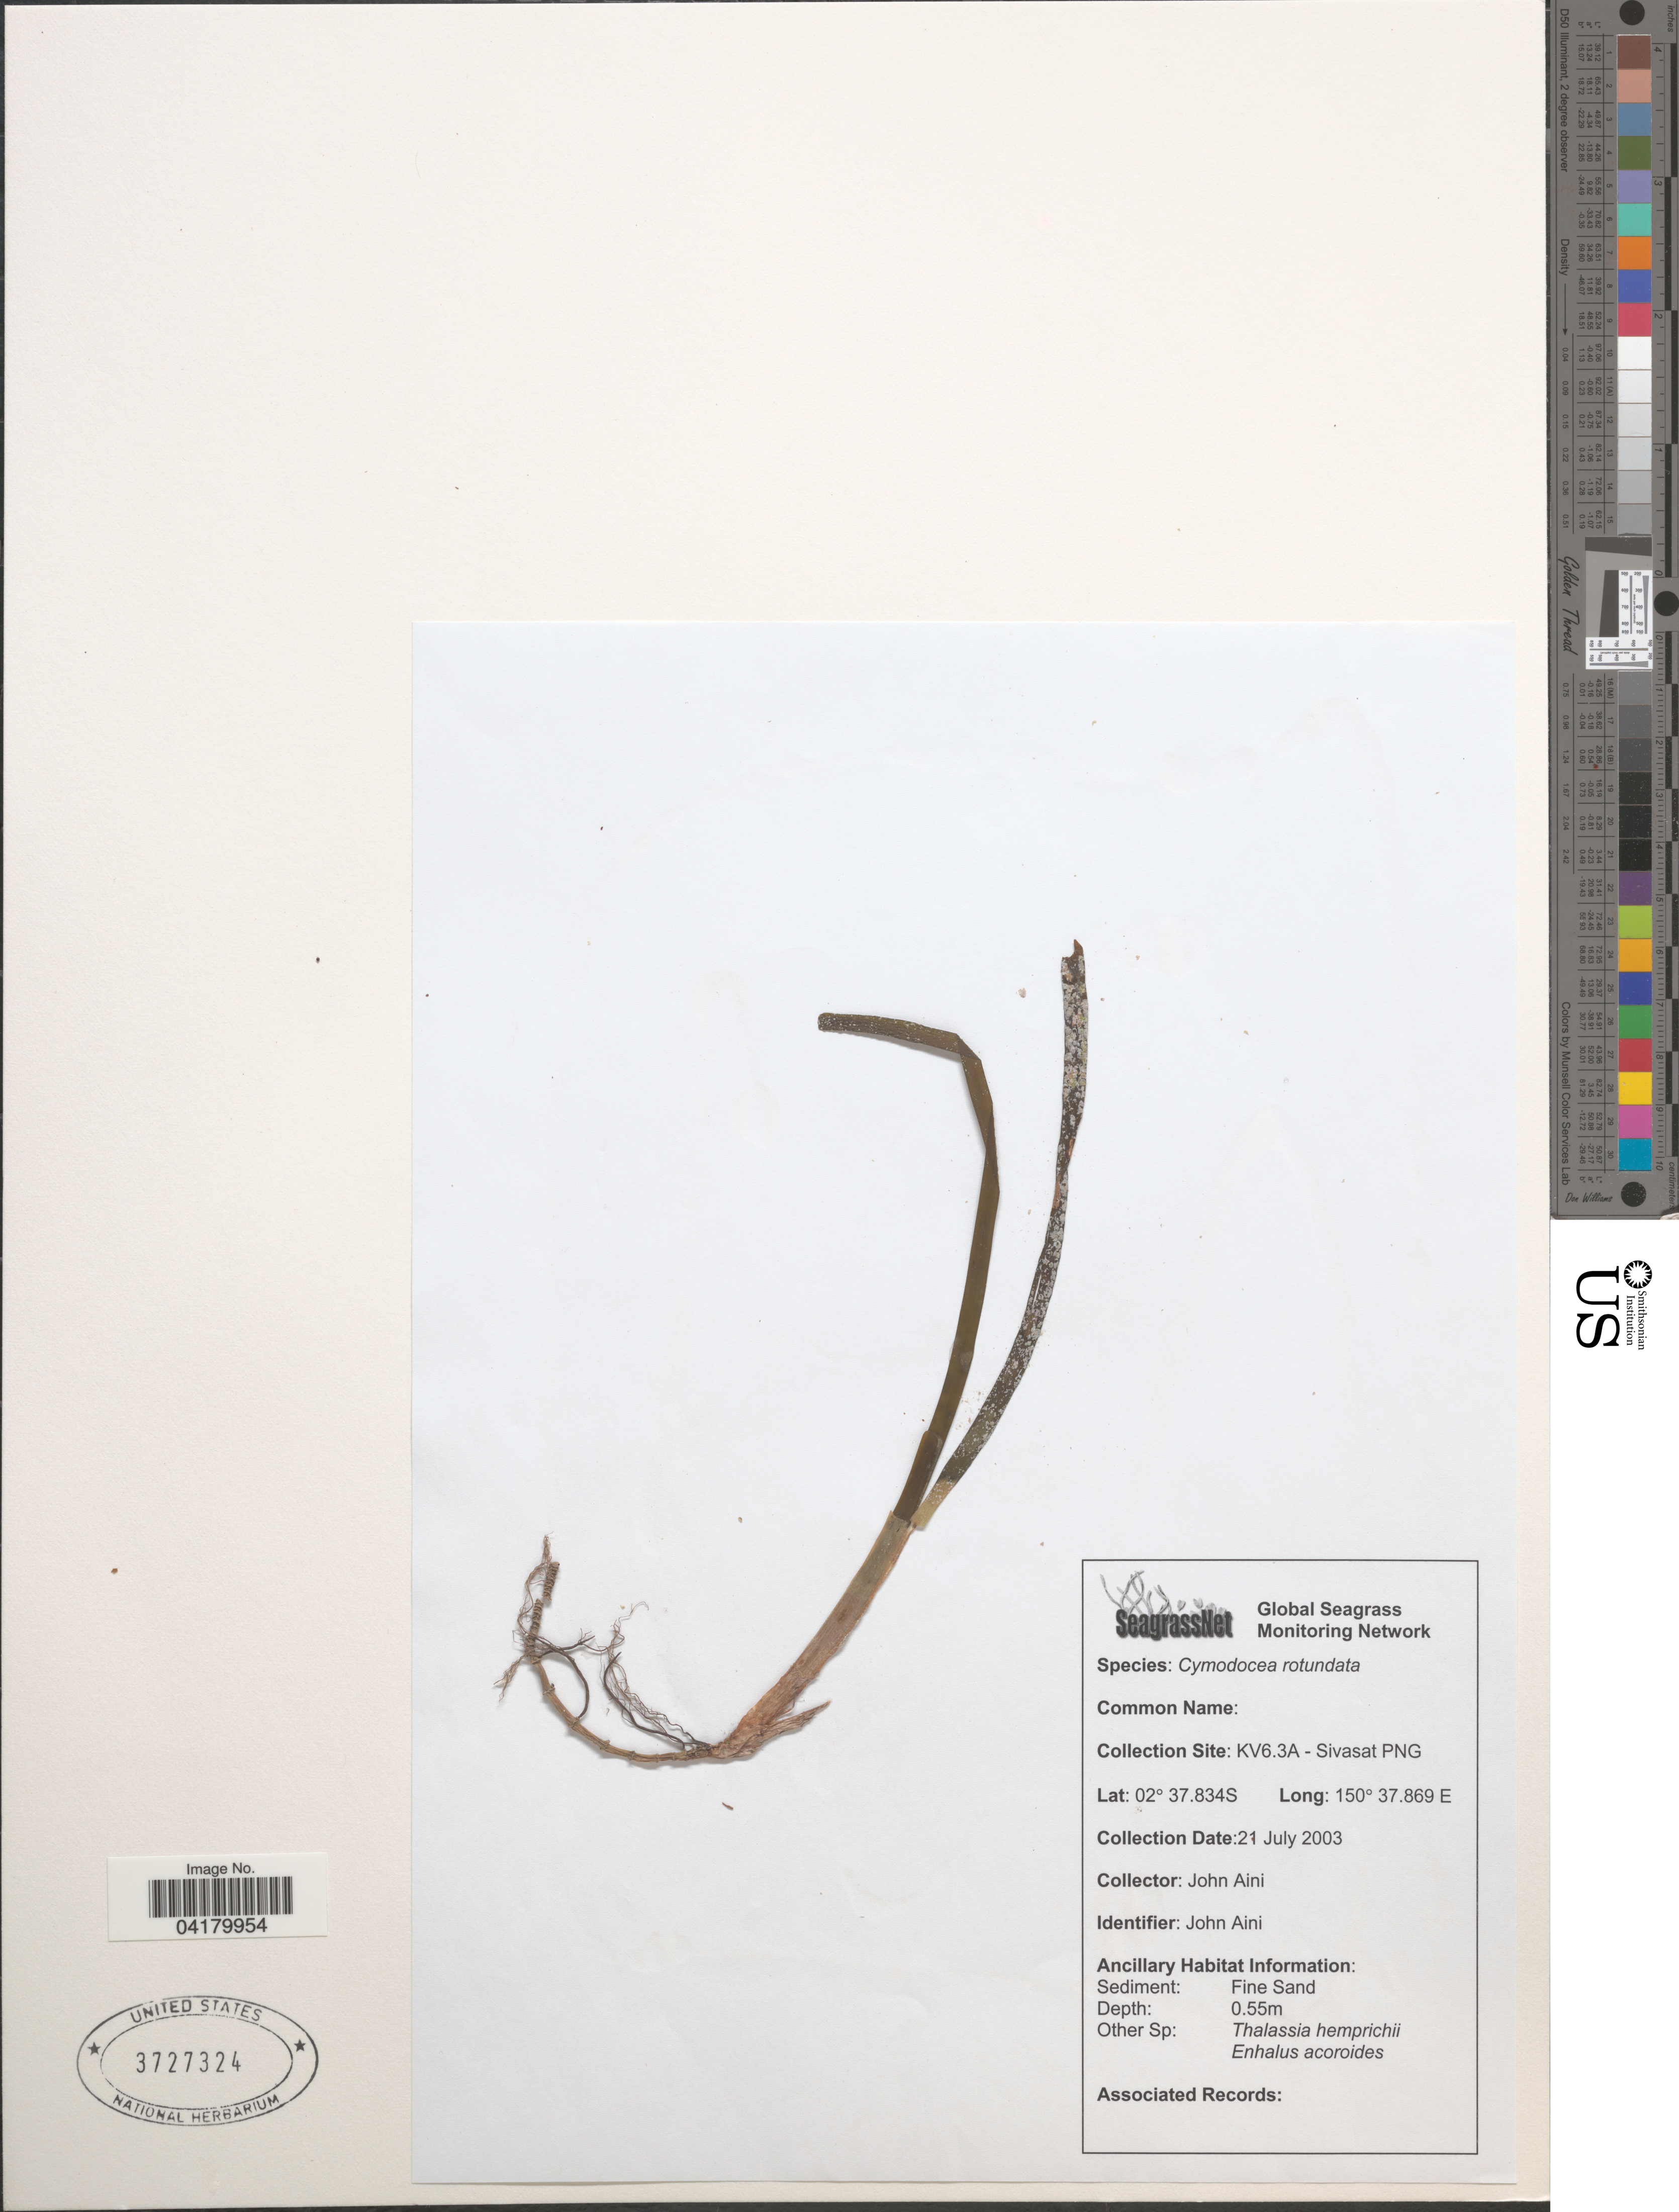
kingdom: Plantae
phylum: Tracheophyta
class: Liliopsida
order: Alismatales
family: Cymodoceaceae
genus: Cymodocea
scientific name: Cymodocea rotundata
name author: Asch. & Schweinf.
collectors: J. Aini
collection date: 2003-07-21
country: Papua New Guinea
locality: Collection Site: KV6.3A - Sivasat PNG.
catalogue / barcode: US 3727324